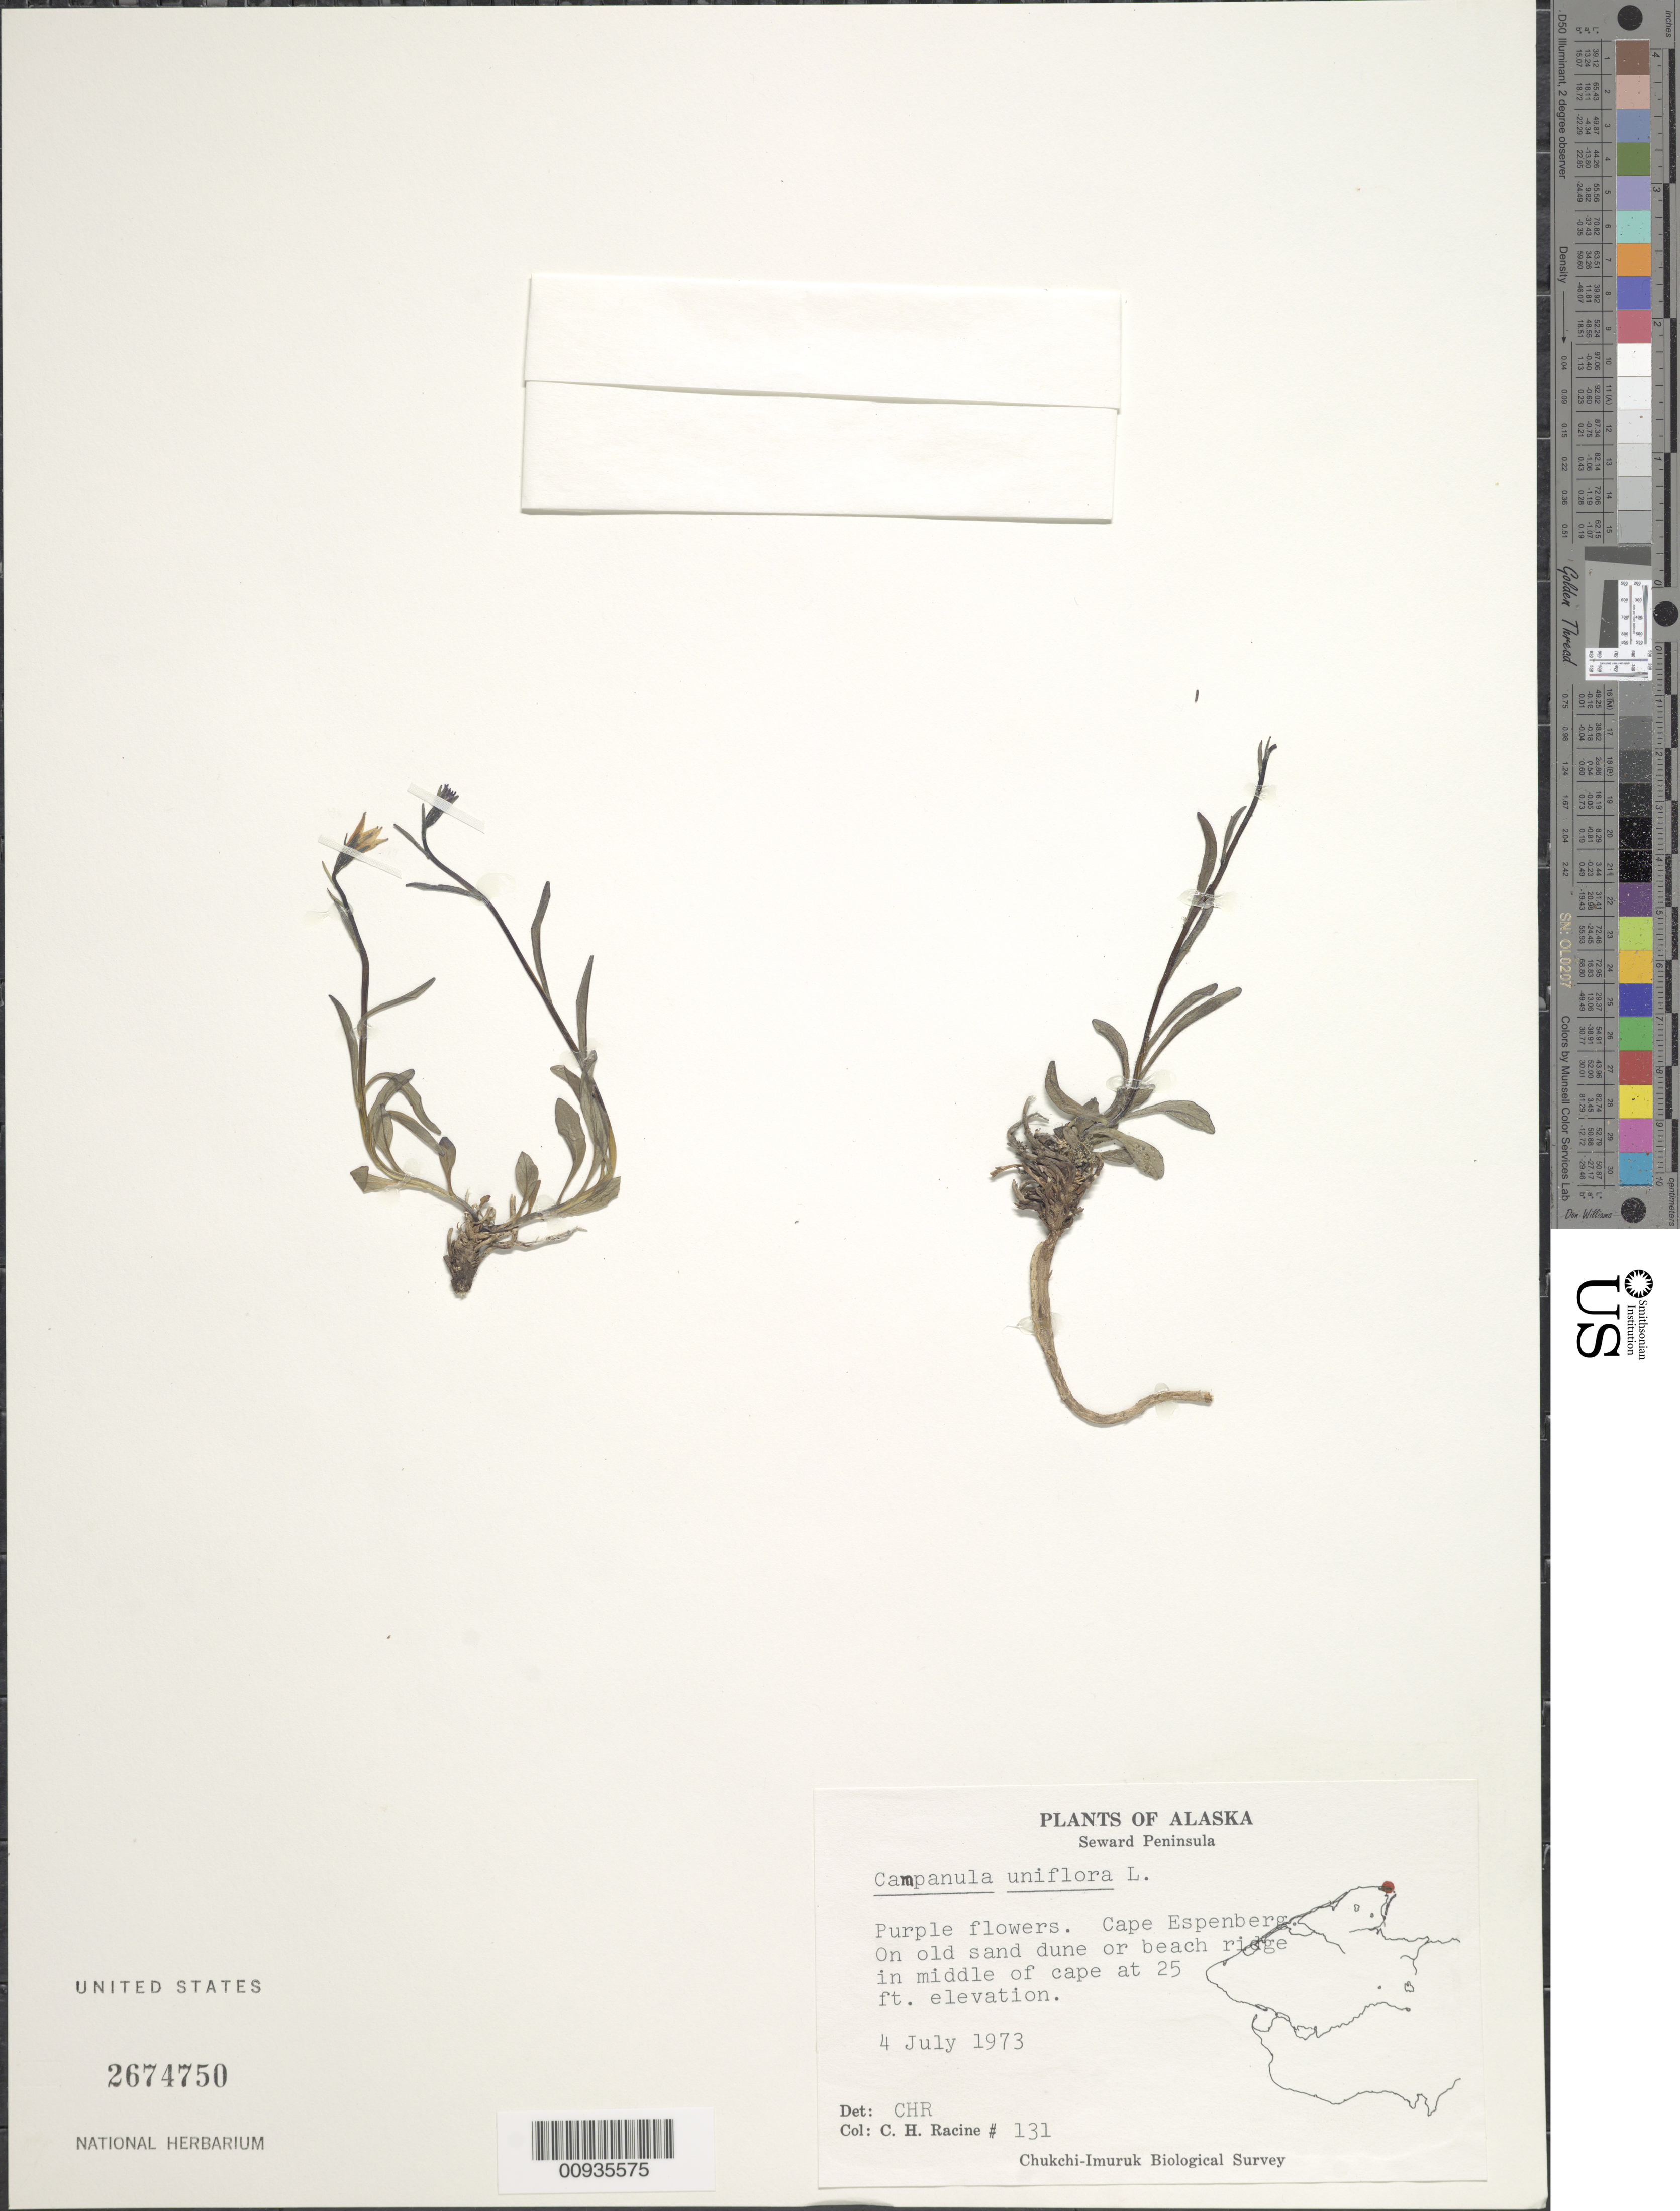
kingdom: Plantae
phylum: Tracheophyta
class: Magnoliopsida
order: Asterales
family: Campanulaceae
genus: Campanula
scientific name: Campanula uniflora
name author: L.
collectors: C. Racine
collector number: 131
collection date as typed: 4 Jul 1973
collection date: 1973-07-04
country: United States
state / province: Alaska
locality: Seward peninsula. Cape Espenberg.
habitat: on old sand dune or beach ridge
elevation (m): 8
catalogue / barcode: US 2674750